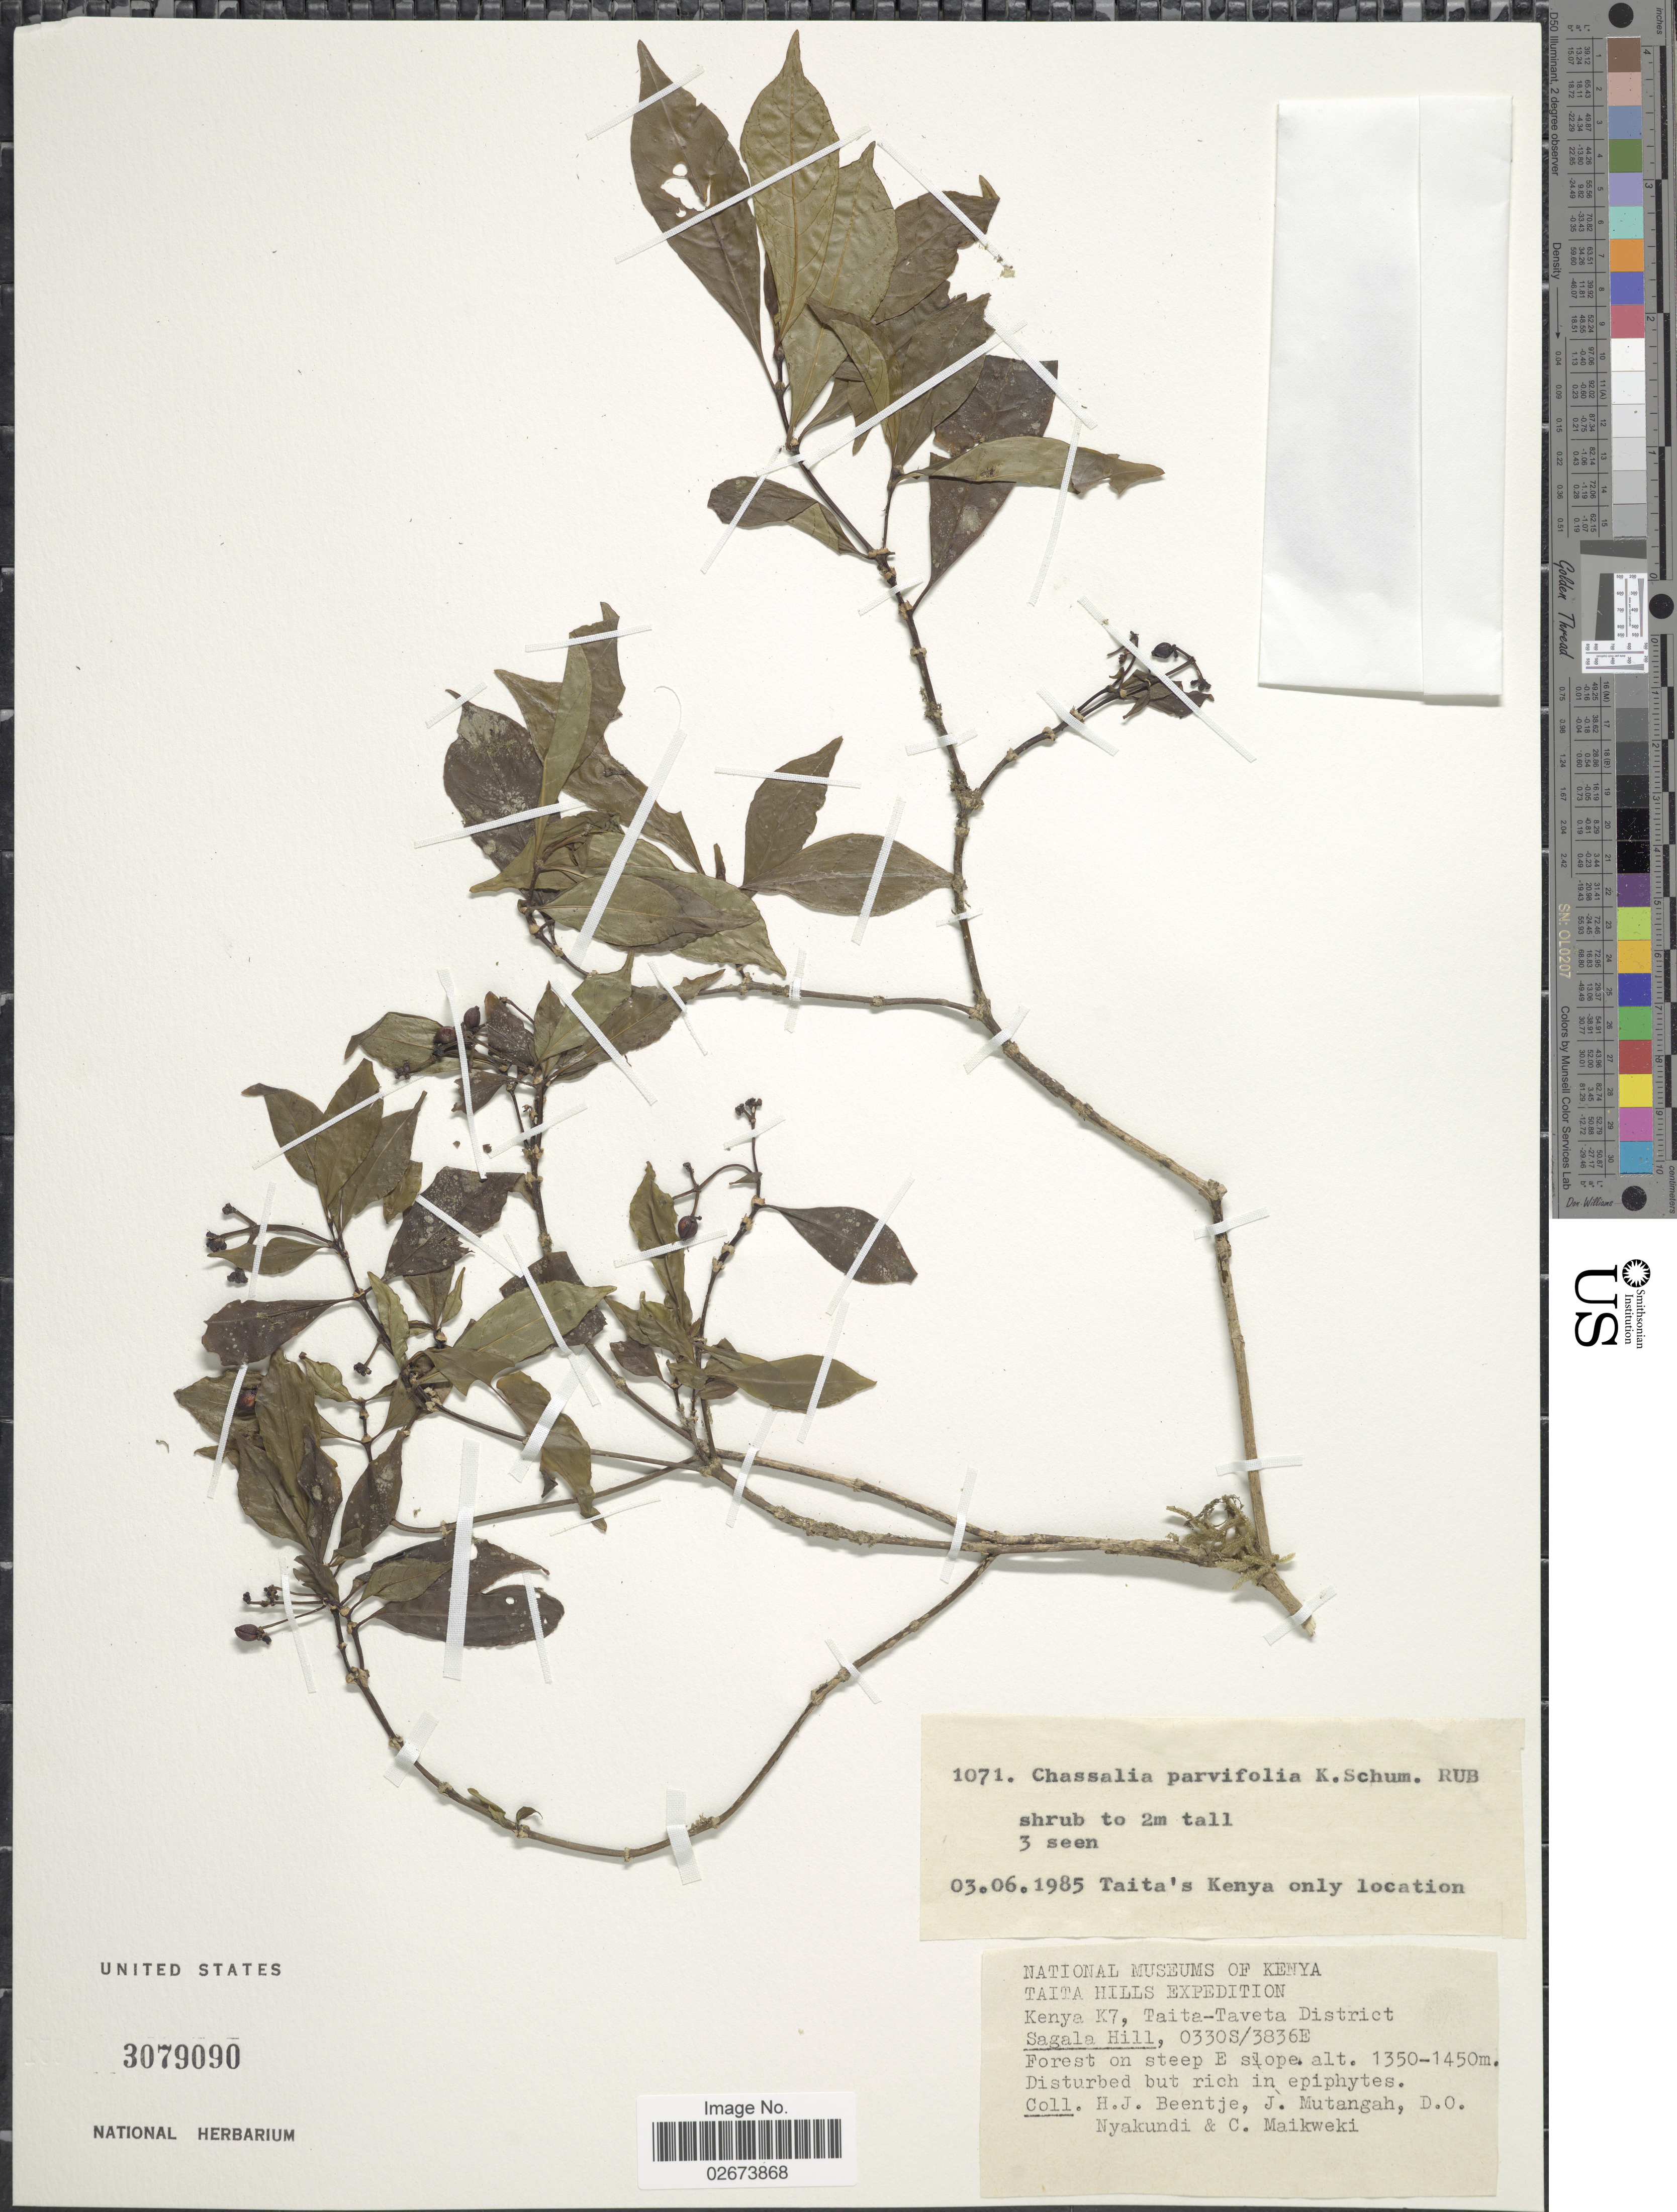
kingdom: Plantae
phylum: Tracheophyta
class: Magnoliopsida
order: Gentianales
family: Rubiaceae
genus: Chassalia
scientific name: Chassalia parvifolia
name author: K. Schum.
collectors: H. J. Beentje, J. Mutangah, D. Nyakundi & J. Maikweki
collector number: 1071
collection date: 1985-06-03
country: Kenya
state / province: Taita Taveta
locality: Taita Hills, Sagala Hill, Forest on steep E slope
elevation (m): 1350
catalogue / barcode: US 3079090